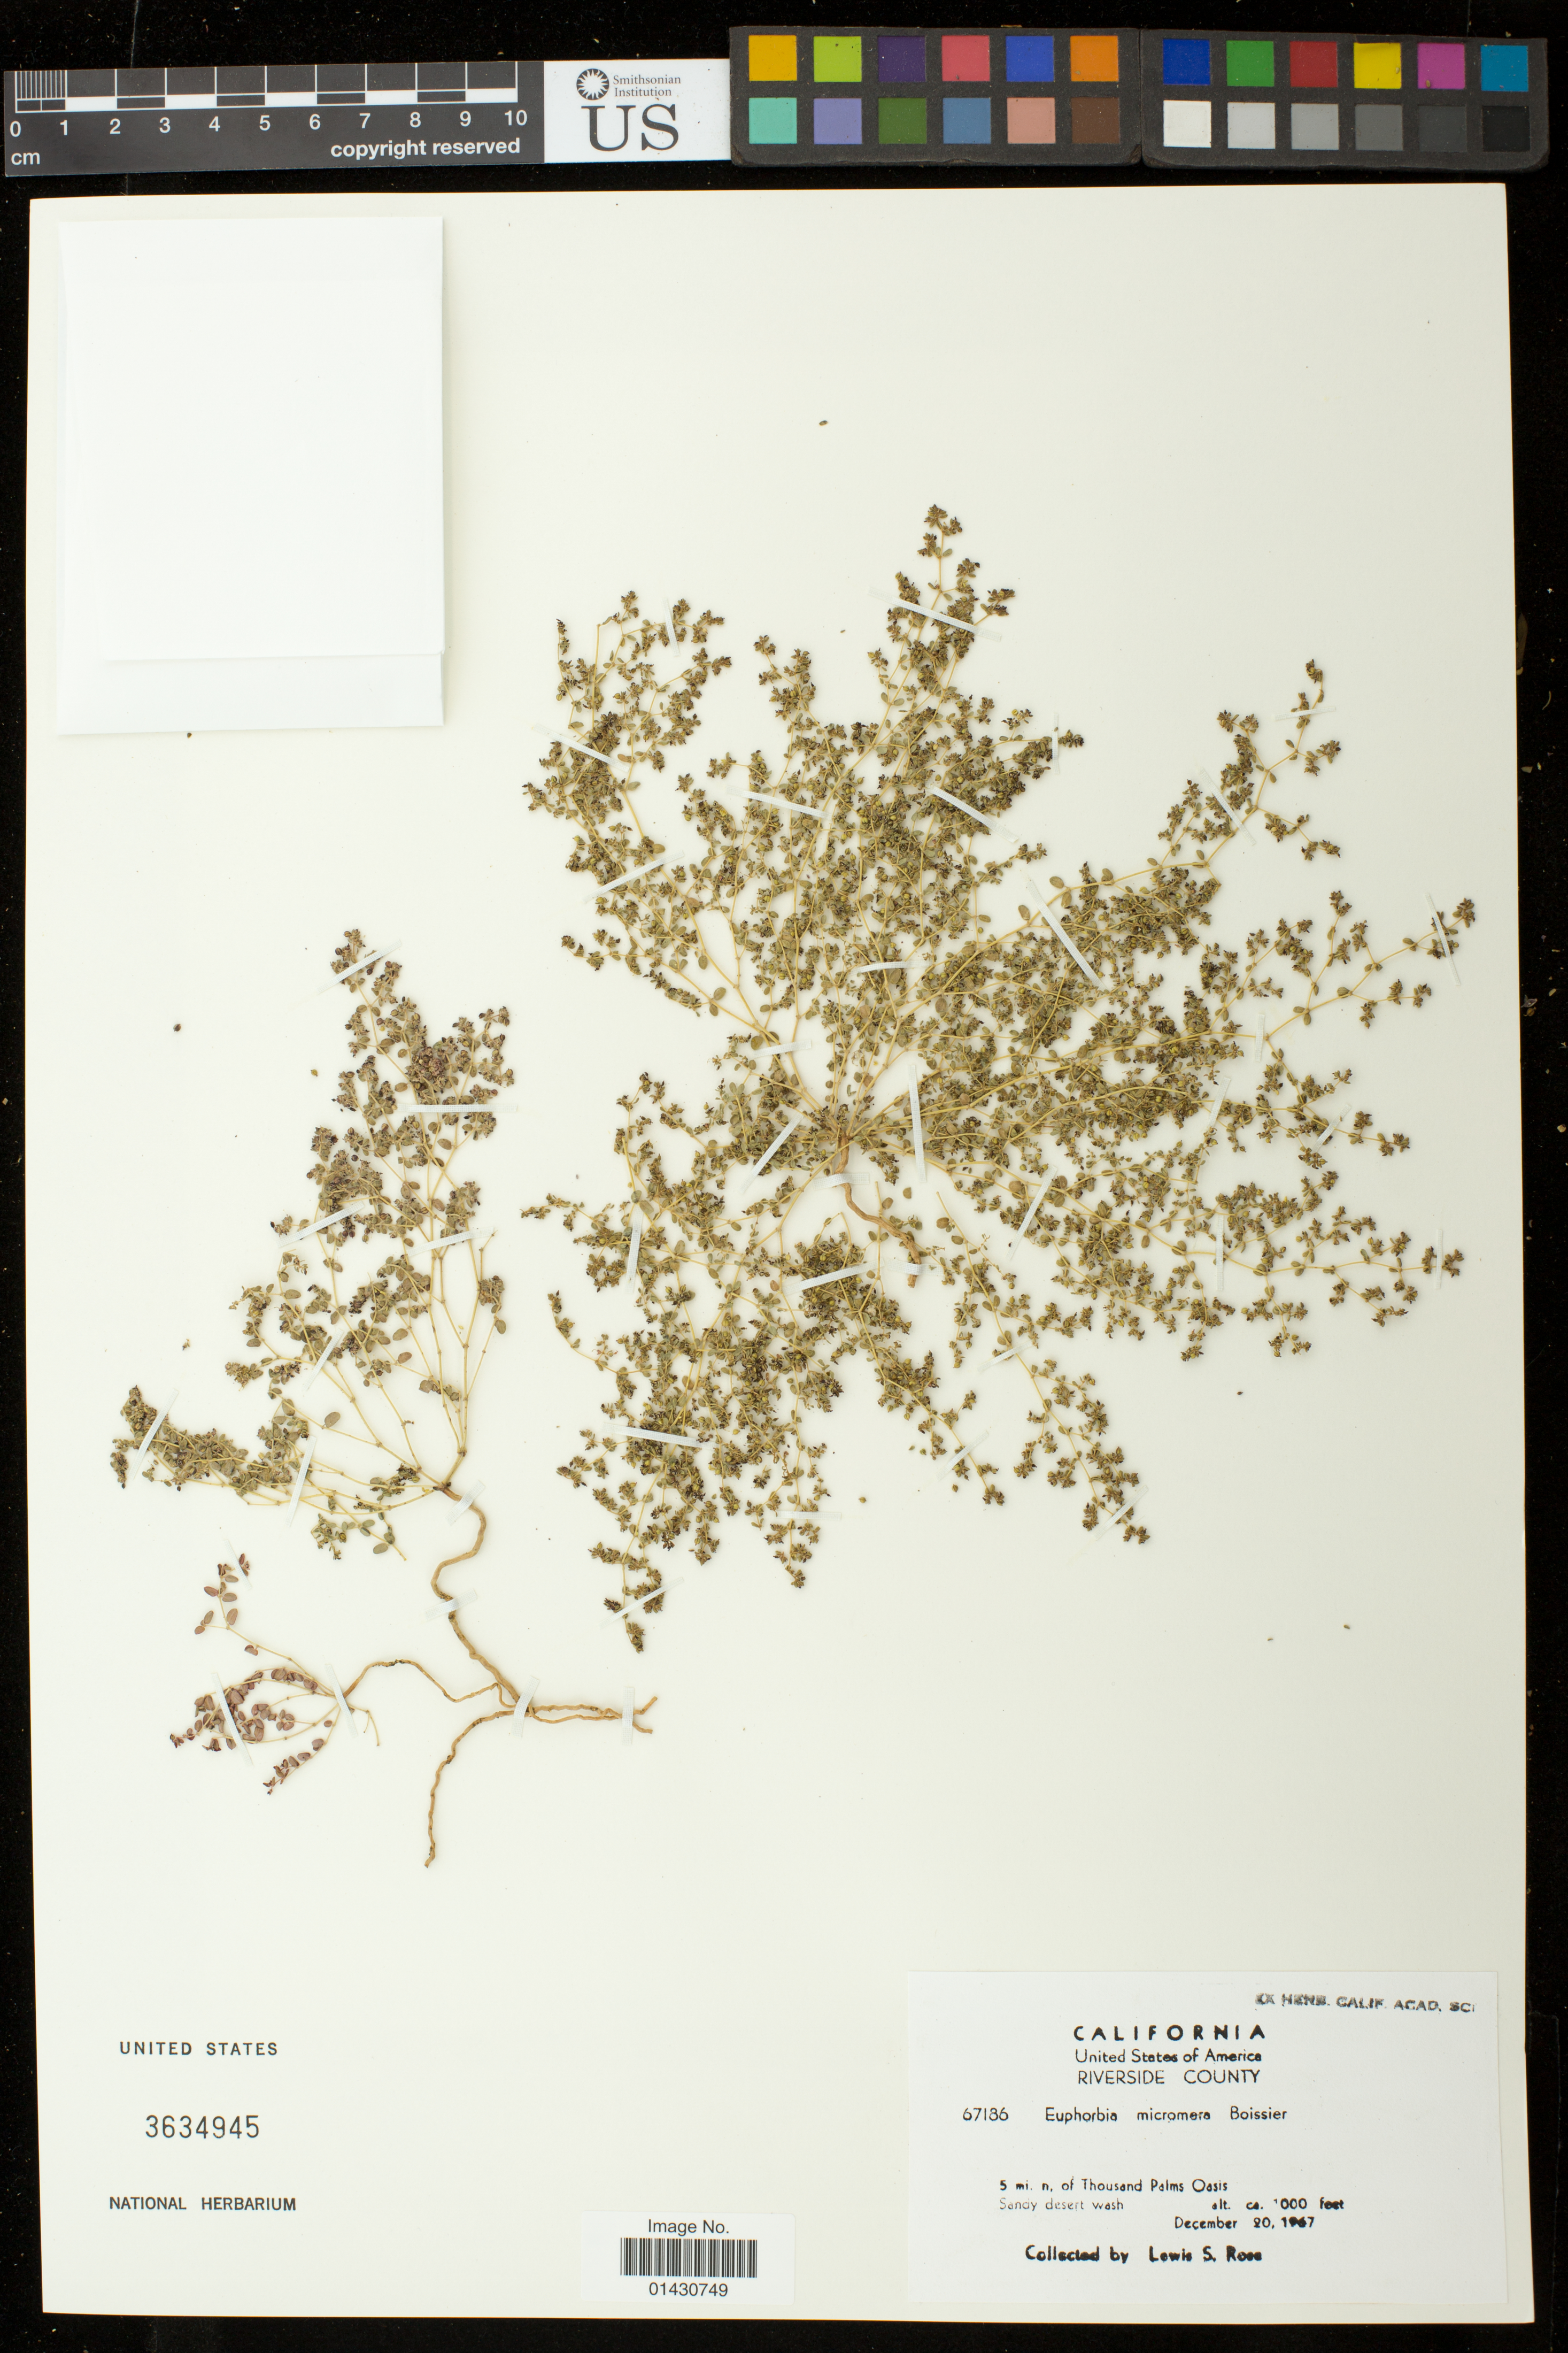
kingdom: Plantae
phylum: Tracheophyta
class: Magnoliopsida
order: Malpighiales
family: Euphorbiaceae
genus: Euphorbia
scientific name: Euphorbia micromera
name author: Boiss.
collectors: L. S. Rose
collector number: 67186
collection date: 1967-12-20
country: United States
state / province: California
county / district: Riverside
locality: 5 mi. n. of Thousand Palms Oasis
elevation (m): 305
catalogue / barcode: US 3634945